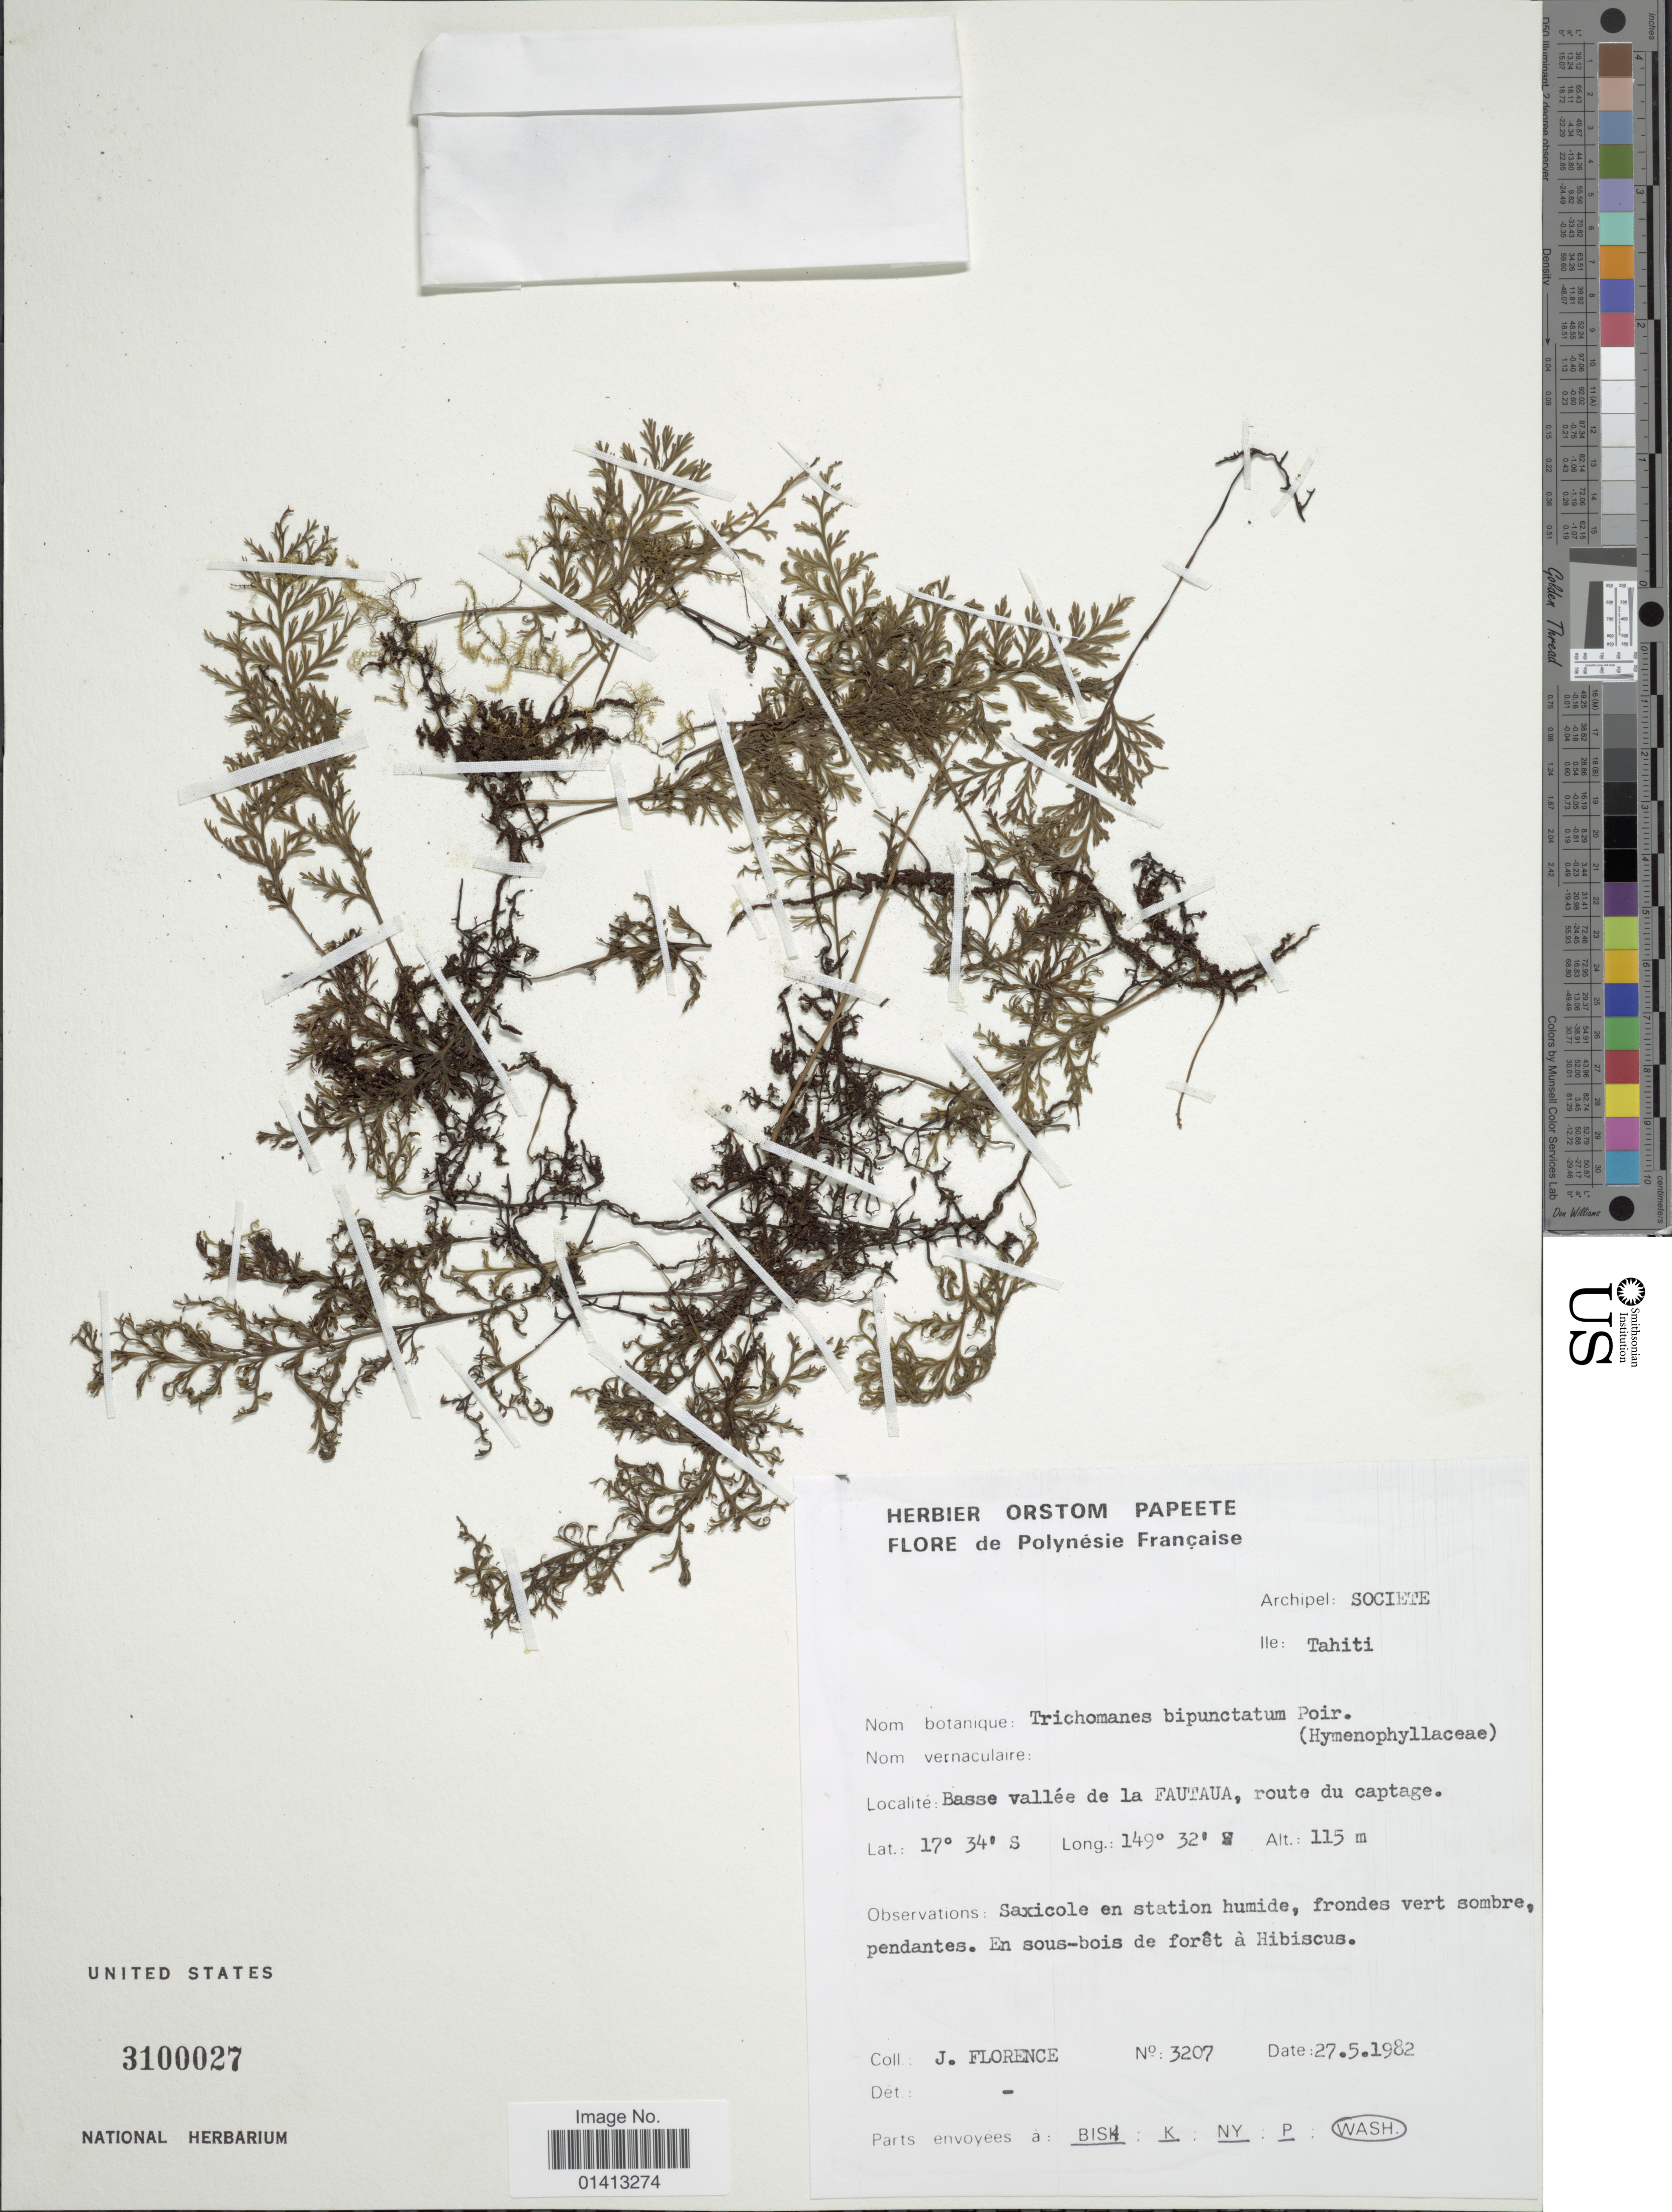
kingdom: Plantae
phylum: Tracheophyta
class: Polypodiopsida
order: Hymenophyllales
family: Hymenophyllaceae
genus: Crepidomanes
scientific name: Crepidomanes bipunctatum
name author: (Poir.) Copel.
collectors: J. Florence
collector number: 3207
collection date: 1982-05-27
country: French Polynesia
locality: Archipel: Societe, Ile: Tahiti, basse vallée de la Fautaua, route du captage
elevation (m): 115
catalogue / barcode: US 3100027